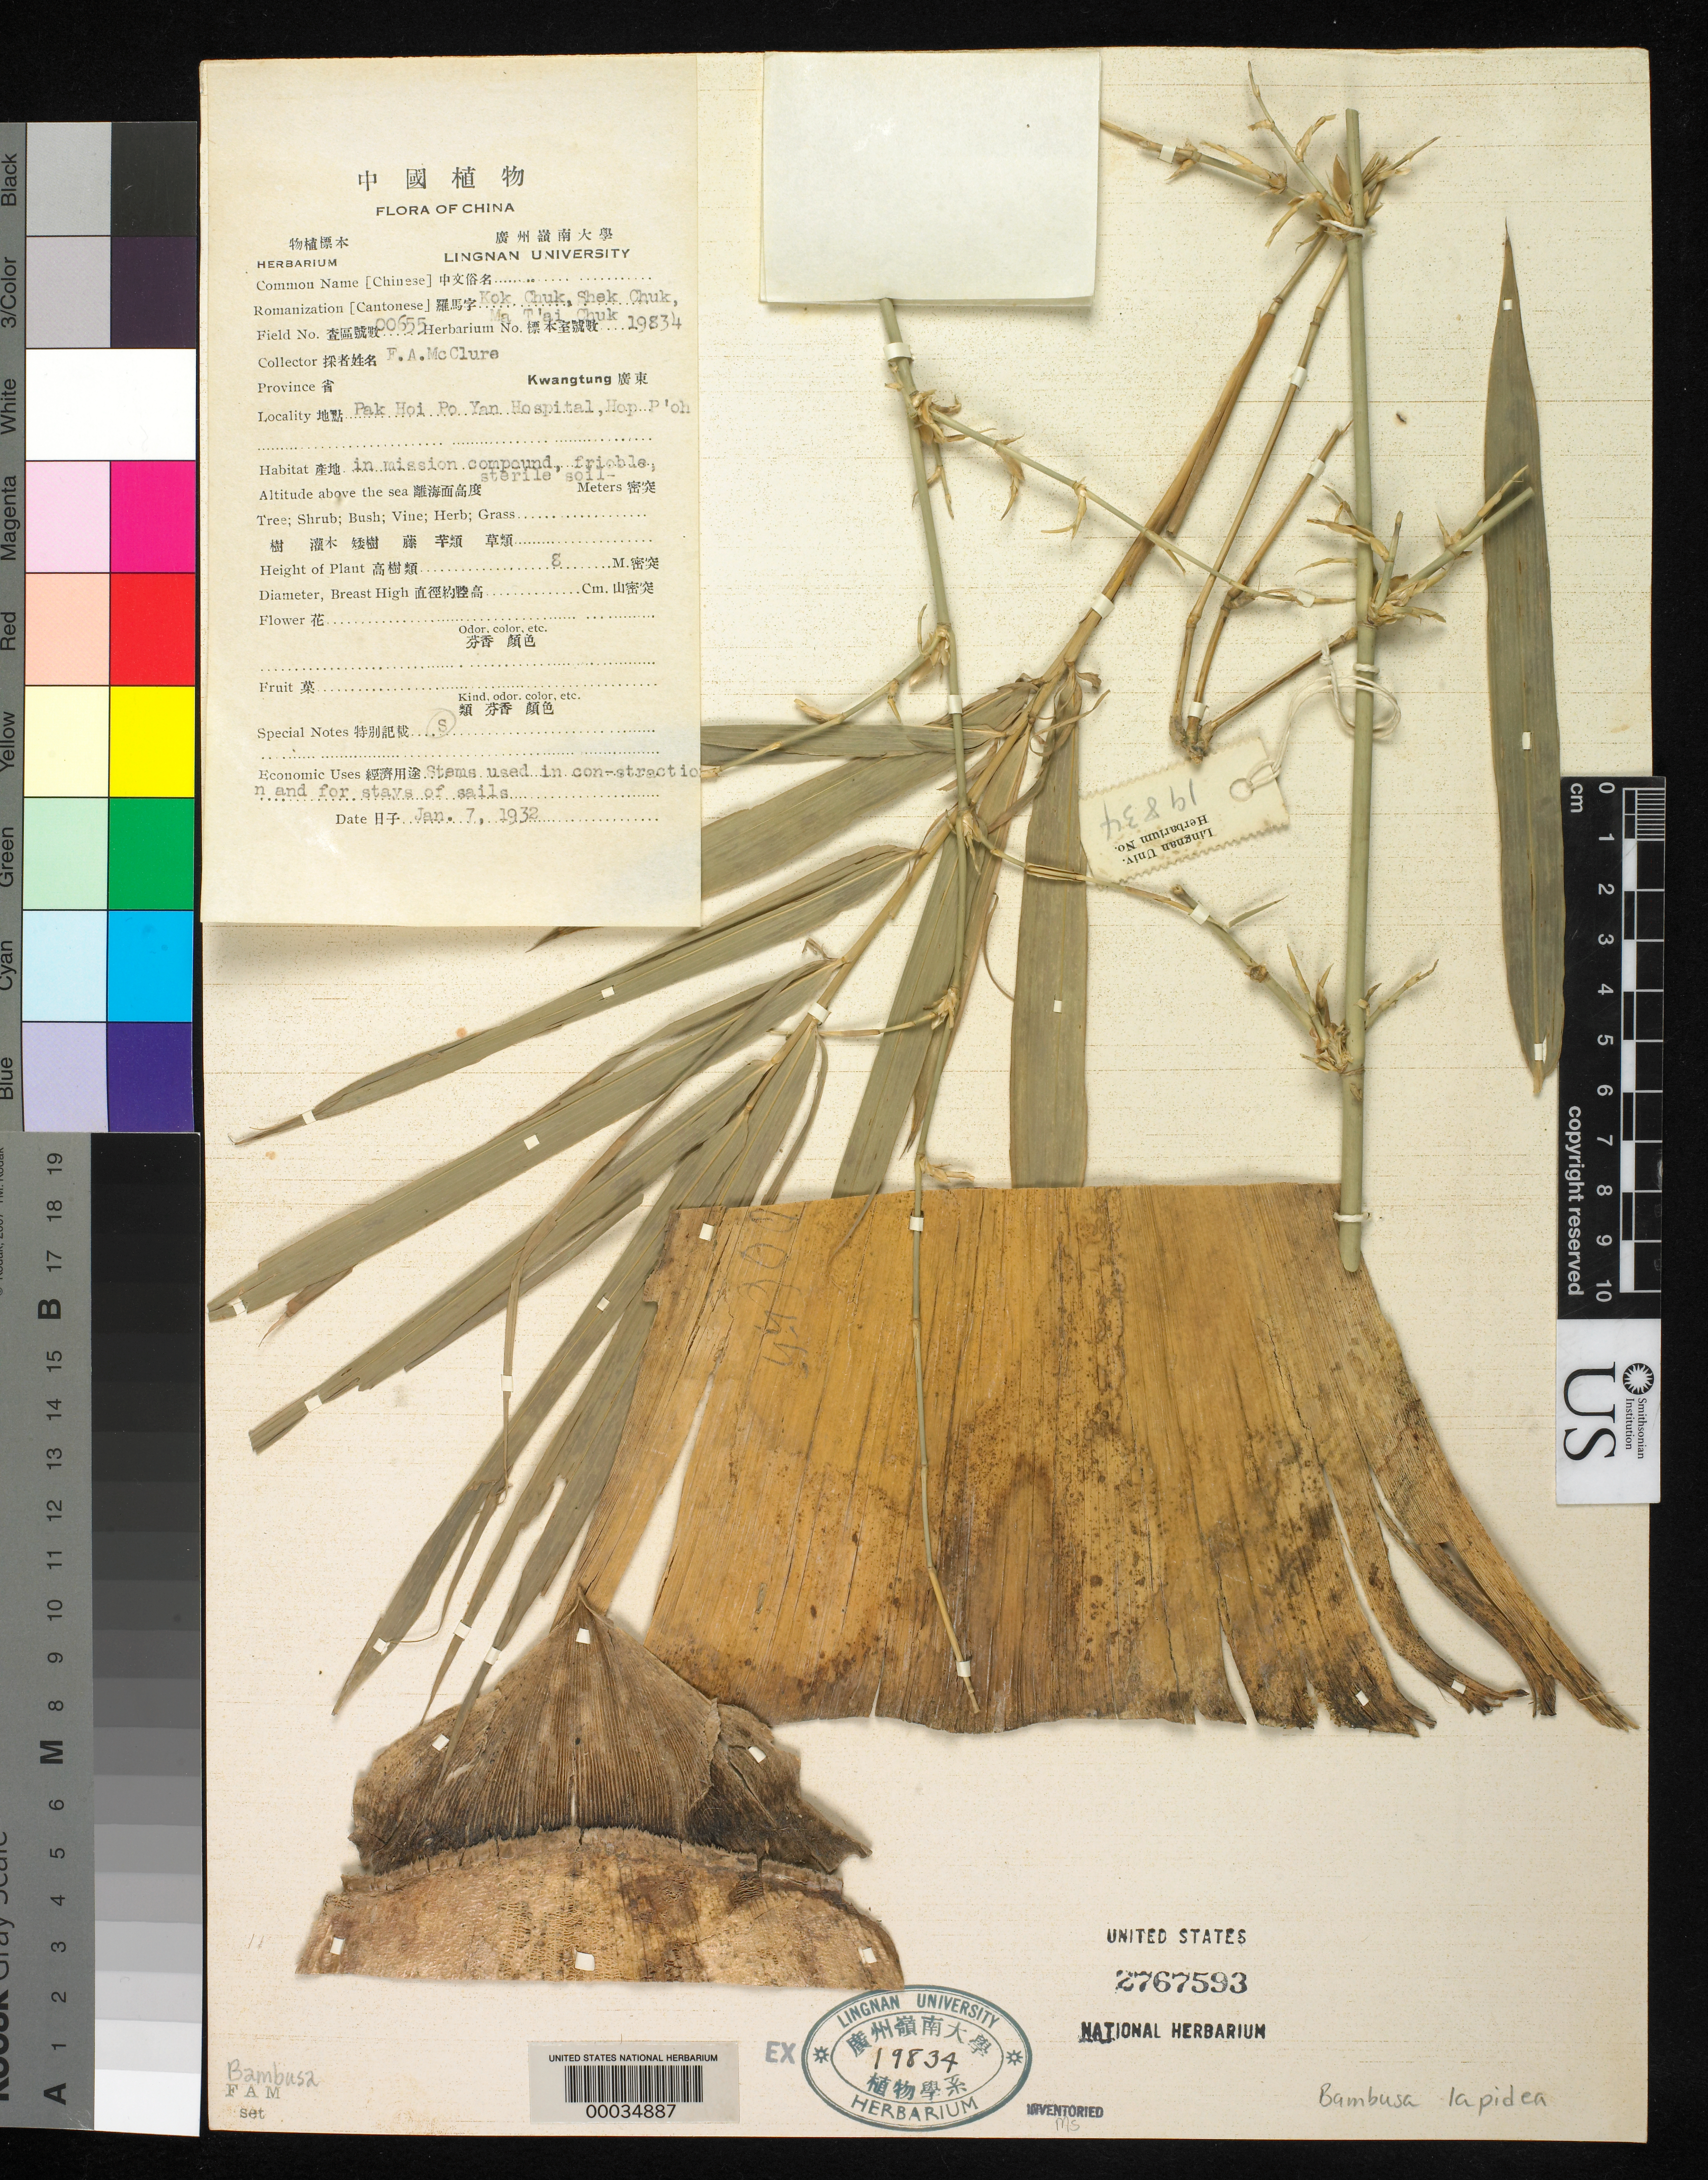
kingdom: Plantae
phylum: Tracheophyta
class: Liliopsida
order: Poales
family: Poaceae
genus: Bambusa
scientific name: Bambusa lapidea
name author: McClure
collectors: F. A. McClure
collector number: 655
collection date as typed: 07 Jan 1932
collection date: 1932-01-07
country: China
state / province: Guangdong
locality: Hop p'oh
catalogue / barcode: US 2767593